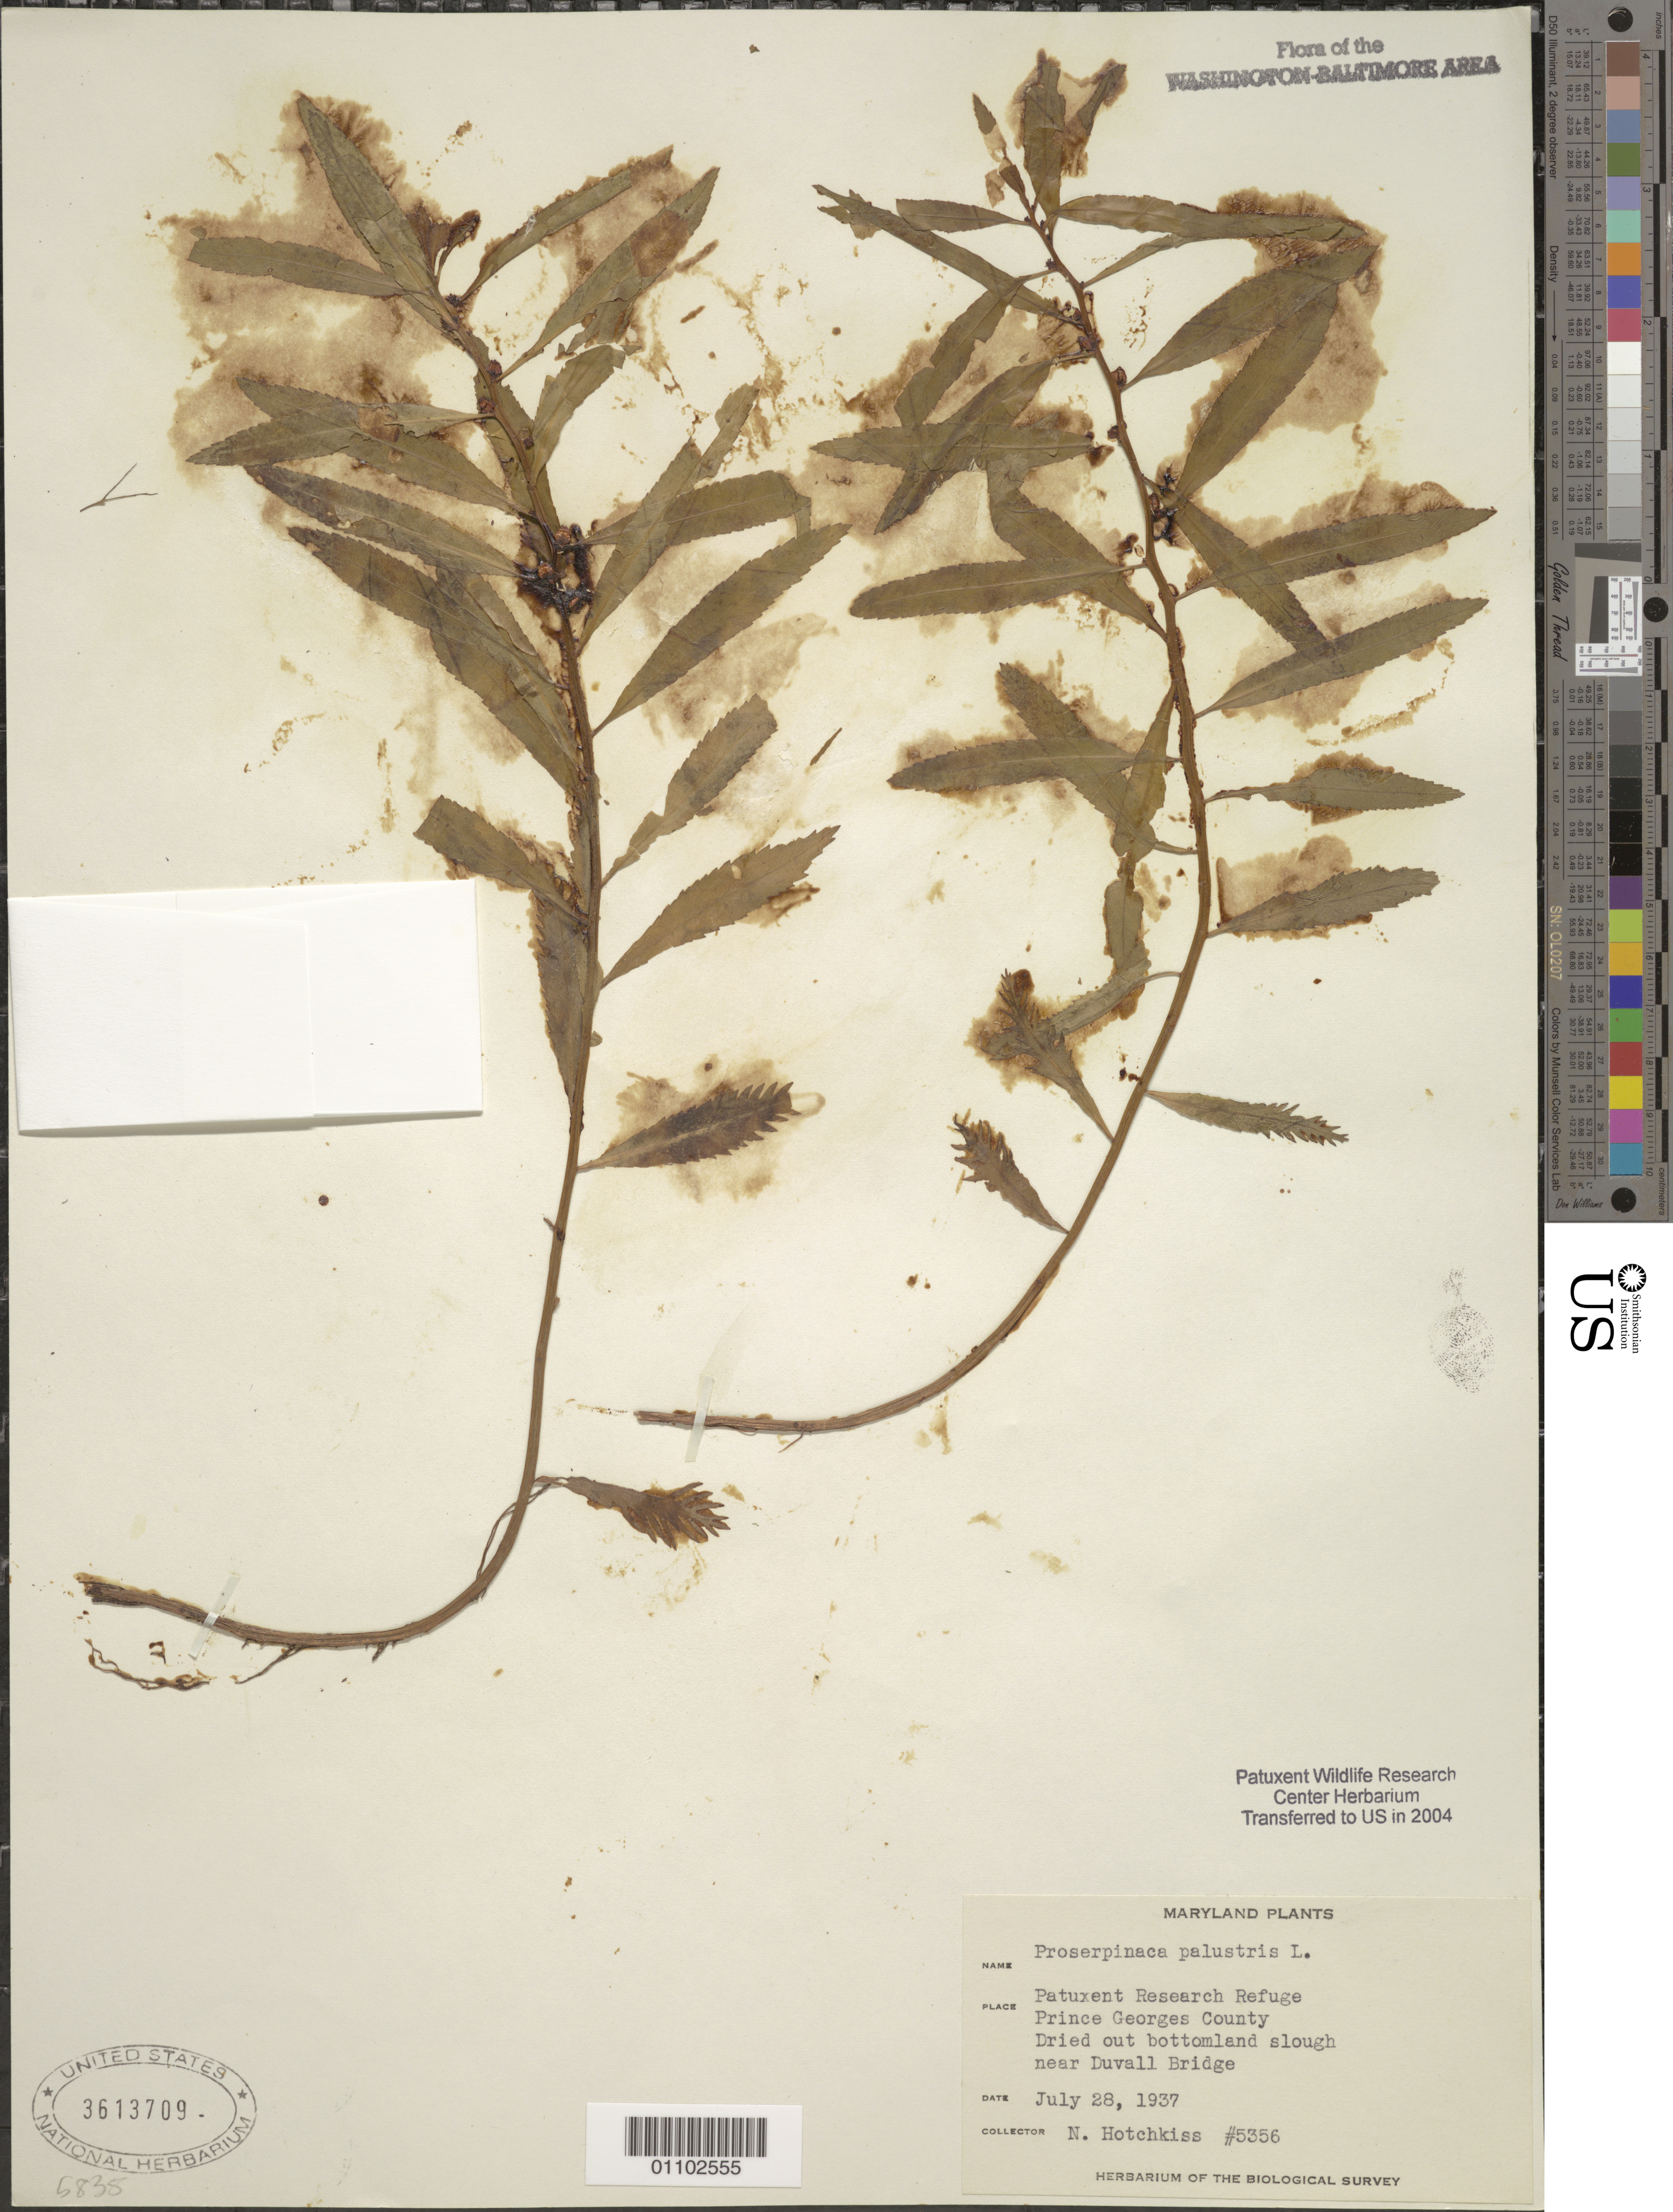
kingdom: Plantae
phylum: Tracheophyta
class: Magnoliopsida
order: Saxifragales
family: Haloragaceae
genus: Proserpinaca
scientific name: Proserpinaca palustris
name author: L.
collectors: N. Hotchkiss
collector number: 5356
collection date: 1937-07-28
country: United States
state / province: Maryland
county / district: Prince George's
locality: Patuxent Research Refuge, near Duvall Bridge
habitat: Dried out bottomland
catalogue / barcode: US 3613709